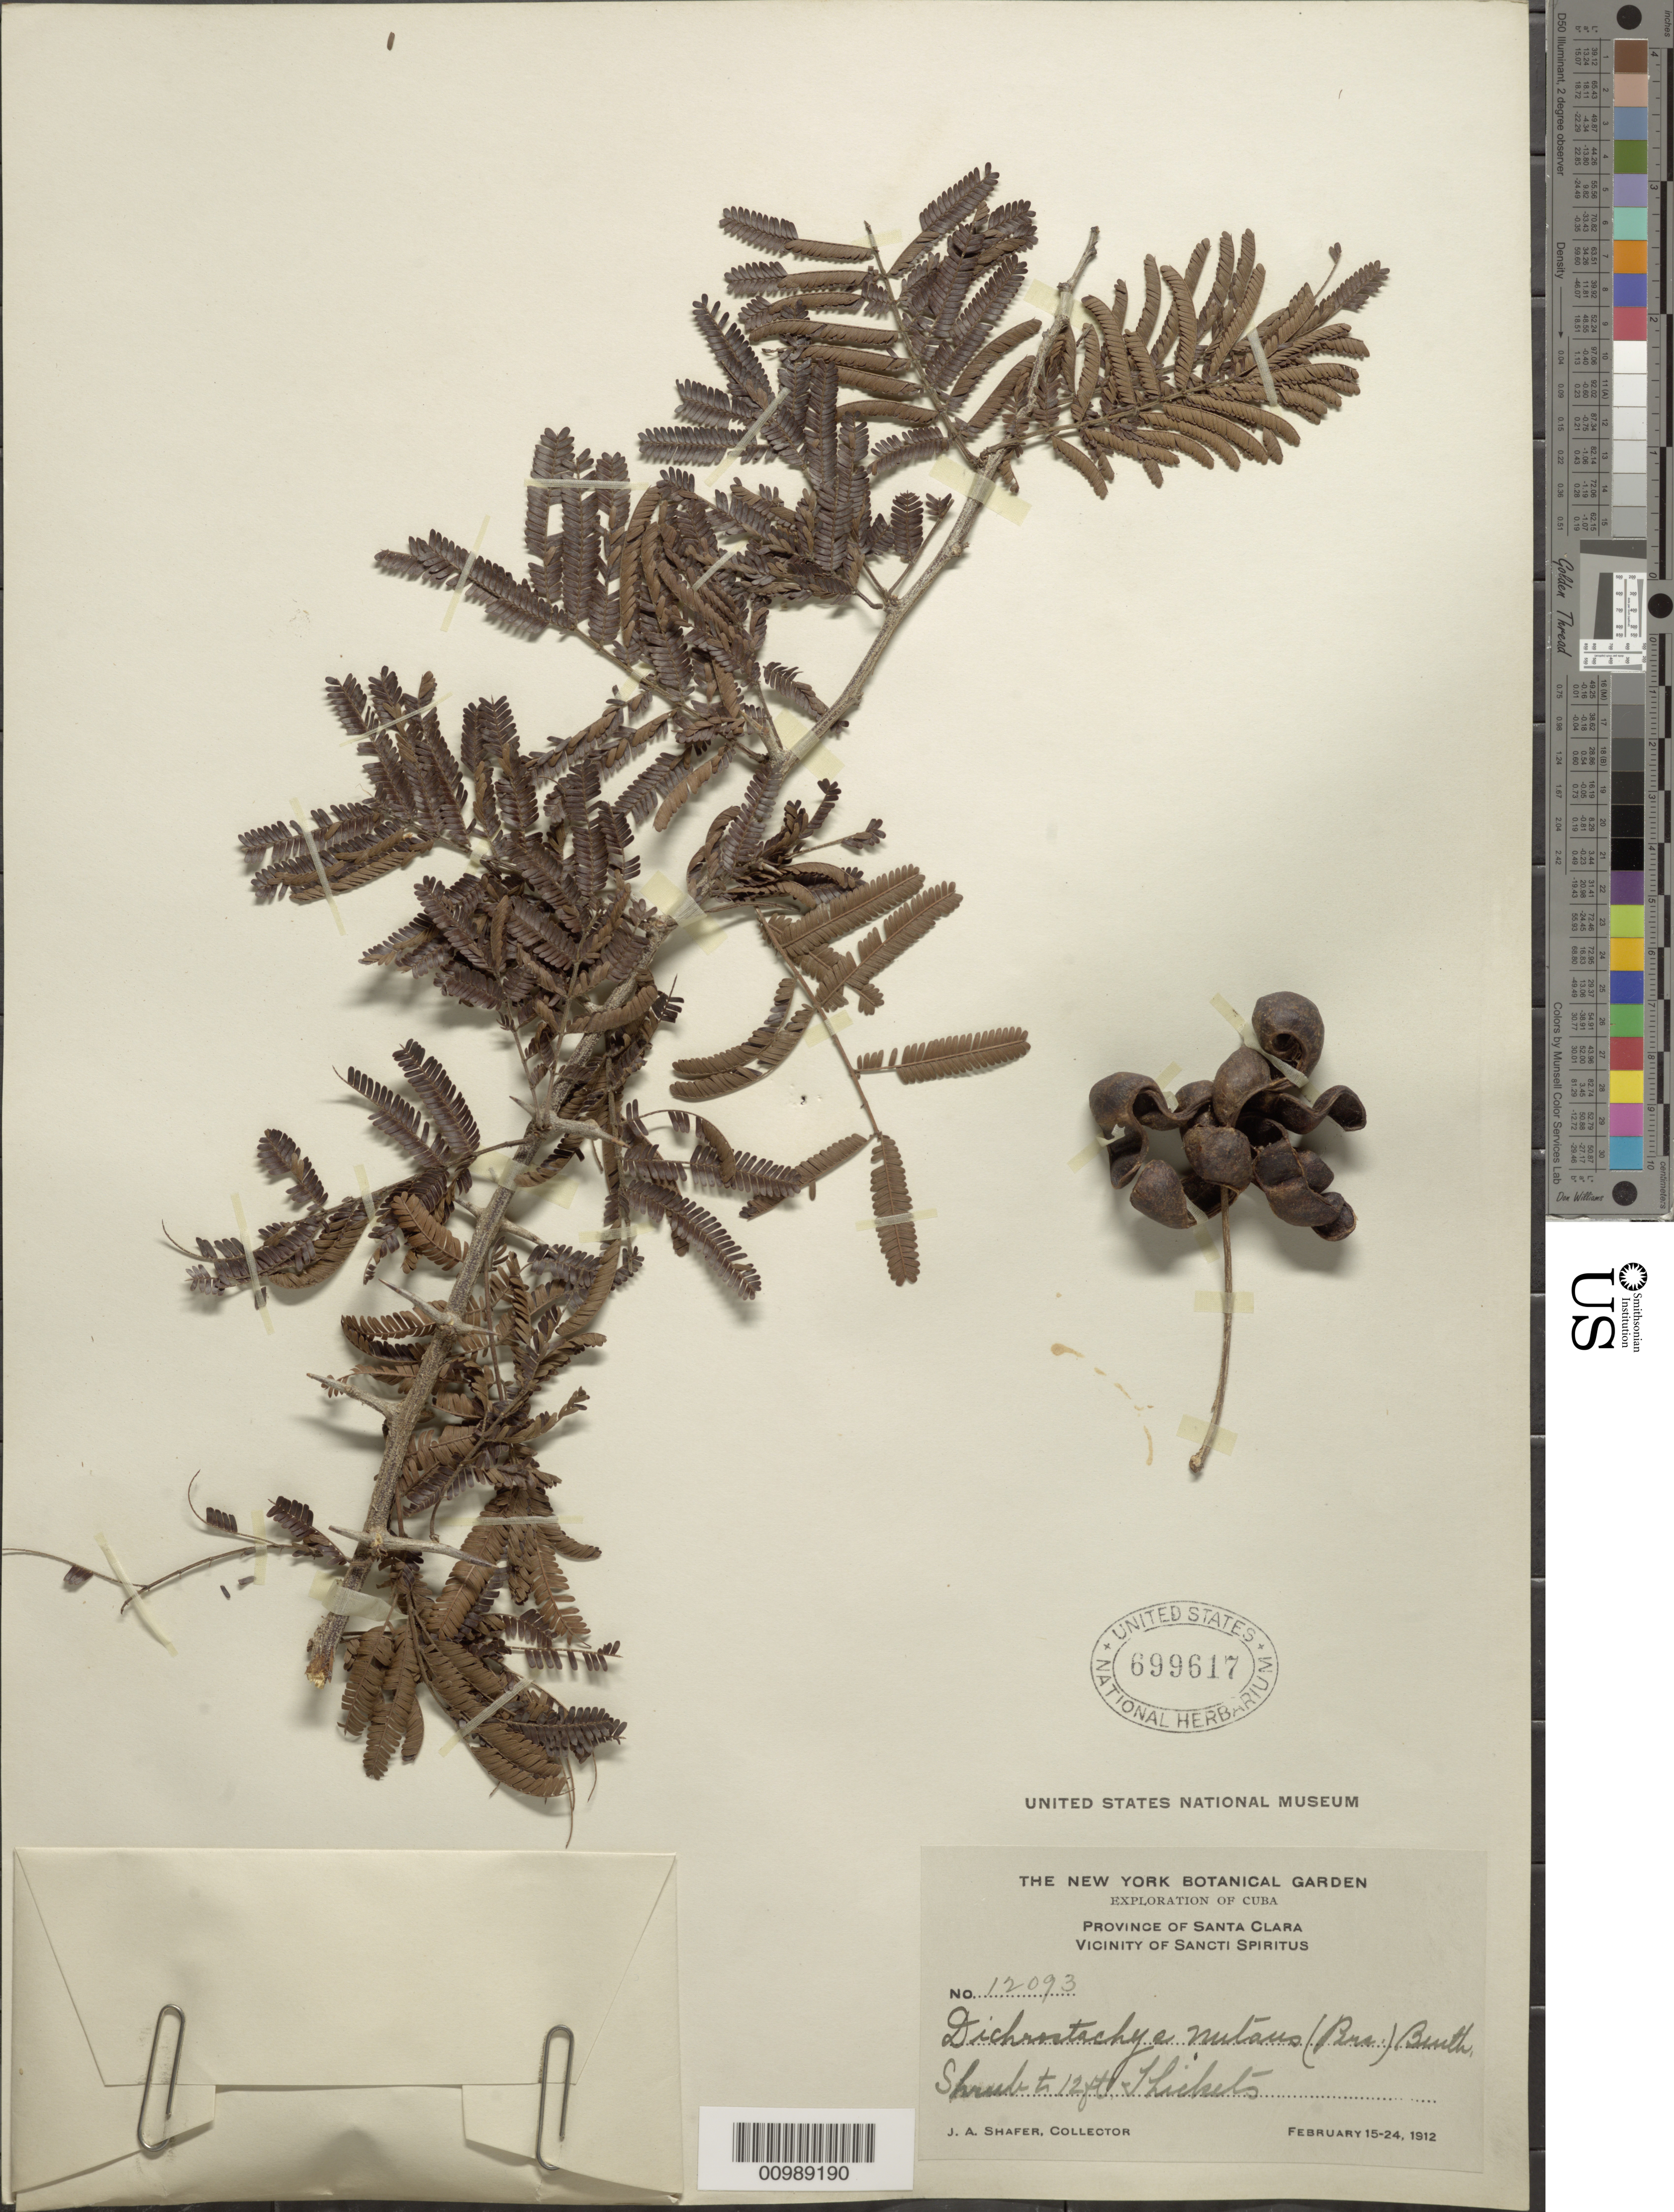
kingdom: Plantae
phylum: Tracheophyta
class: Magnoliopsida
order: Fabales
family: Fabaceae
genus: Dichrostachys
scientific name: Dichrostachys glomerata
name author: (Forssk.) Chiov.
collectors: J. A. Shafer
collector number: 12093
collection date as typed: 15 Feb 1912 to 24 Feb 1912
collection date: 1912-02-15/1912-02-24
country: Cuba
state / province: Villa Clara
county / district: Santa Clara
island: Cuba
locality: Vicinity of Sancti Spiritus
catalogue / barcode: US 699617